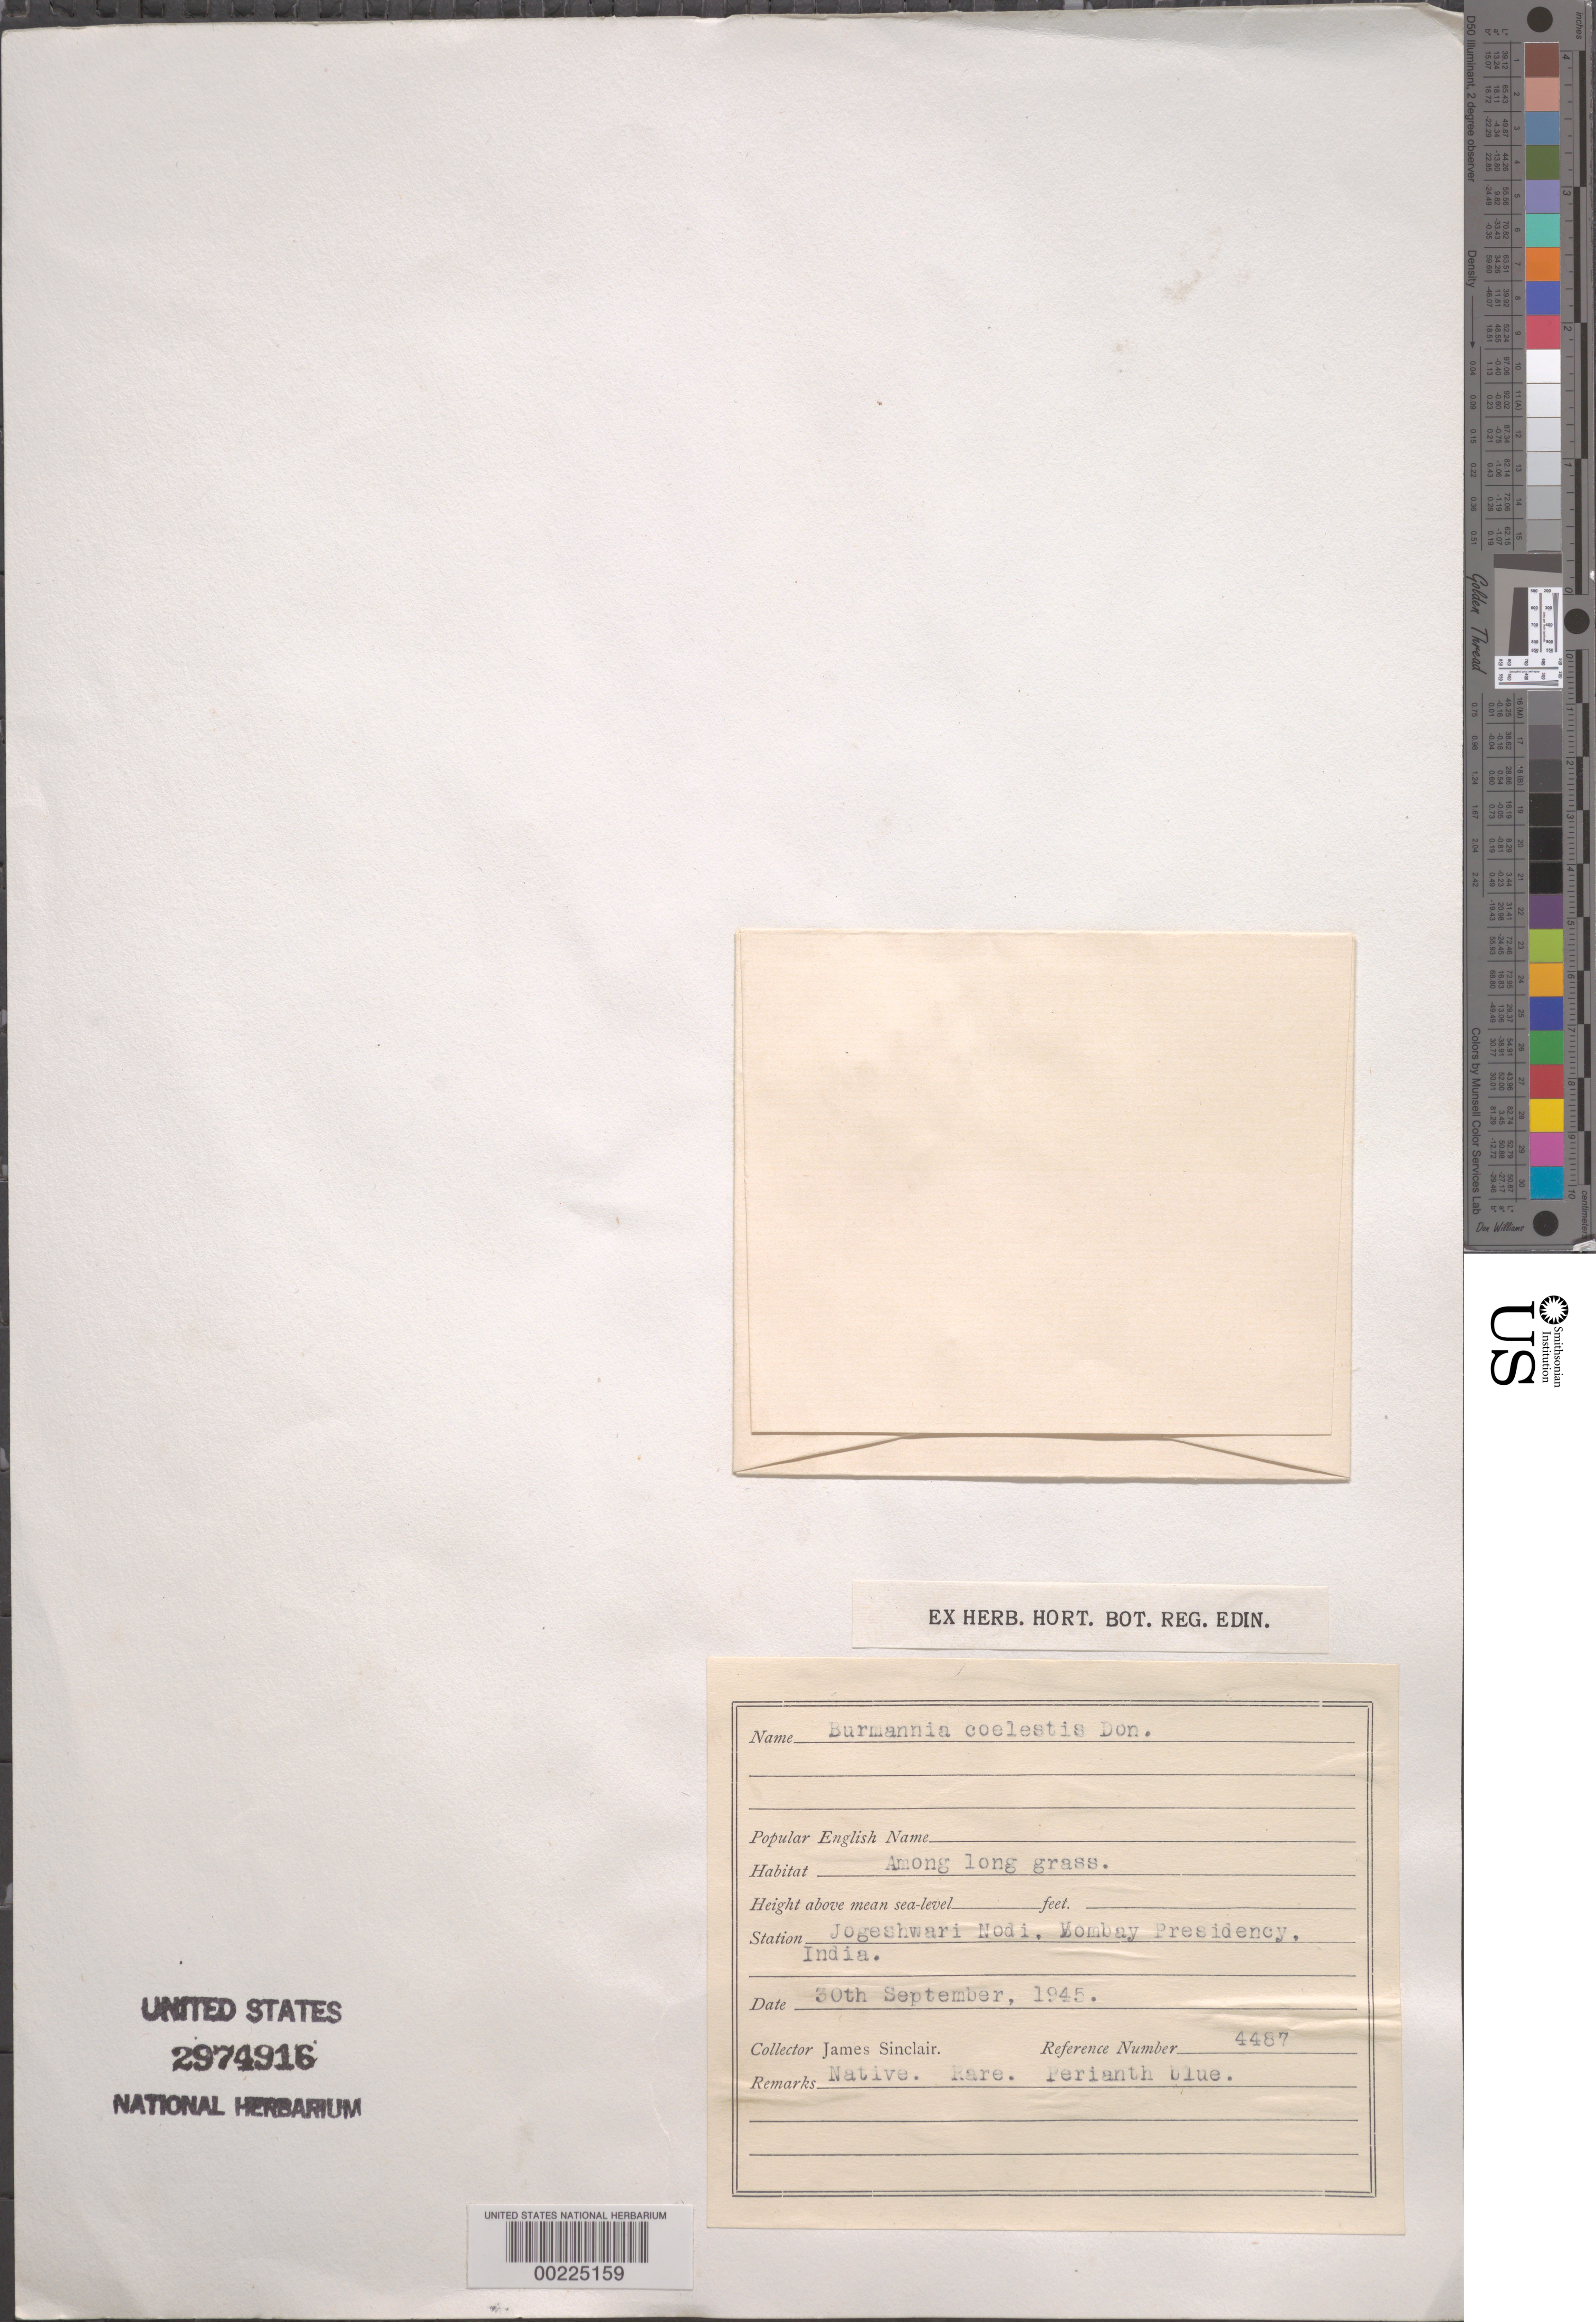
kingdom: Plantae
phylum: Tracheophyta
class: Liliopsida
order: Dioscoreales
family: Burmanniaceae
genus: Burmannia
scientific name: Burmannia coelestis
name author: D. Don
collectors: R. Sinclair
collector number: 4487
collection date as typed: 30 Sep 1945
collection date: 1945-09-30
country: India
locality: Jogeshwari, bombay presidency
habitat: Among long grass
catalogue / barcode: US 2974916